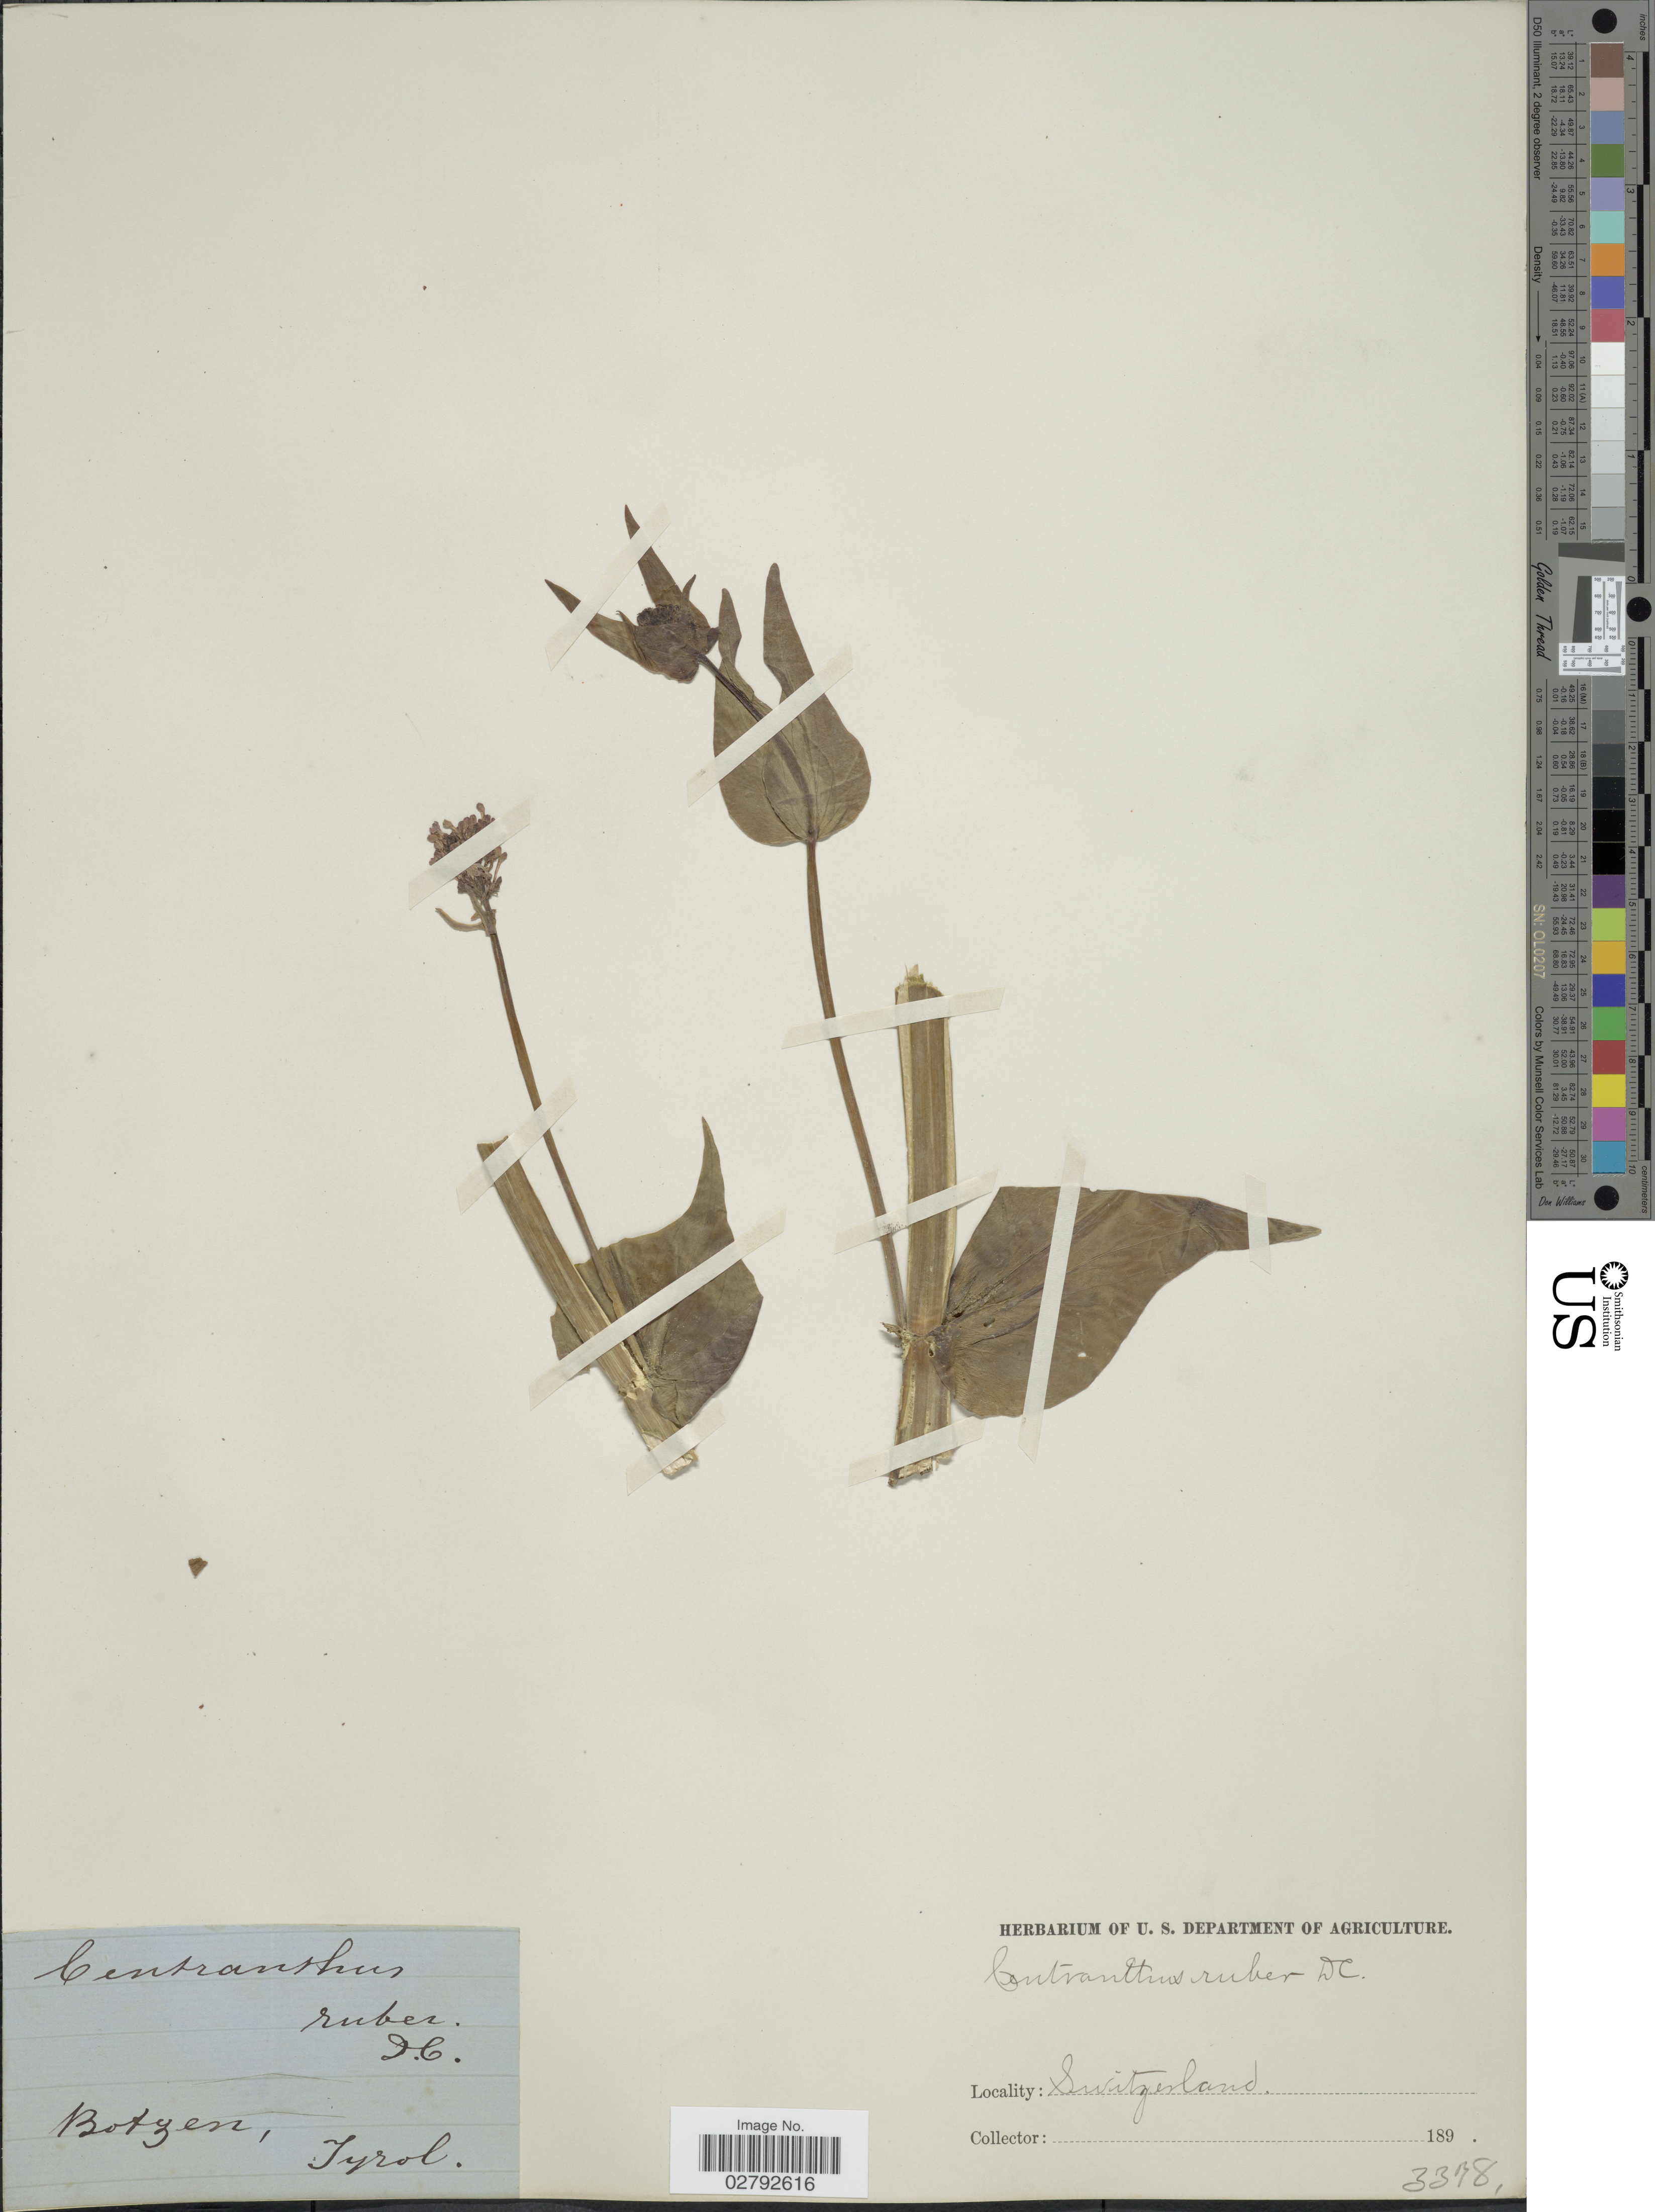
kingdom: Plantae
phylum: Tracheophyta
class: Magnoliopsida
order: Dipsacales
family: Caprifoliaceae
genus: Centranthus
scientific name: Centranthus ruber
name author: (L.) DC.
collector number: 3378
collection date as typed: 189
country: Italy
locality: Botzen, Tyrol.